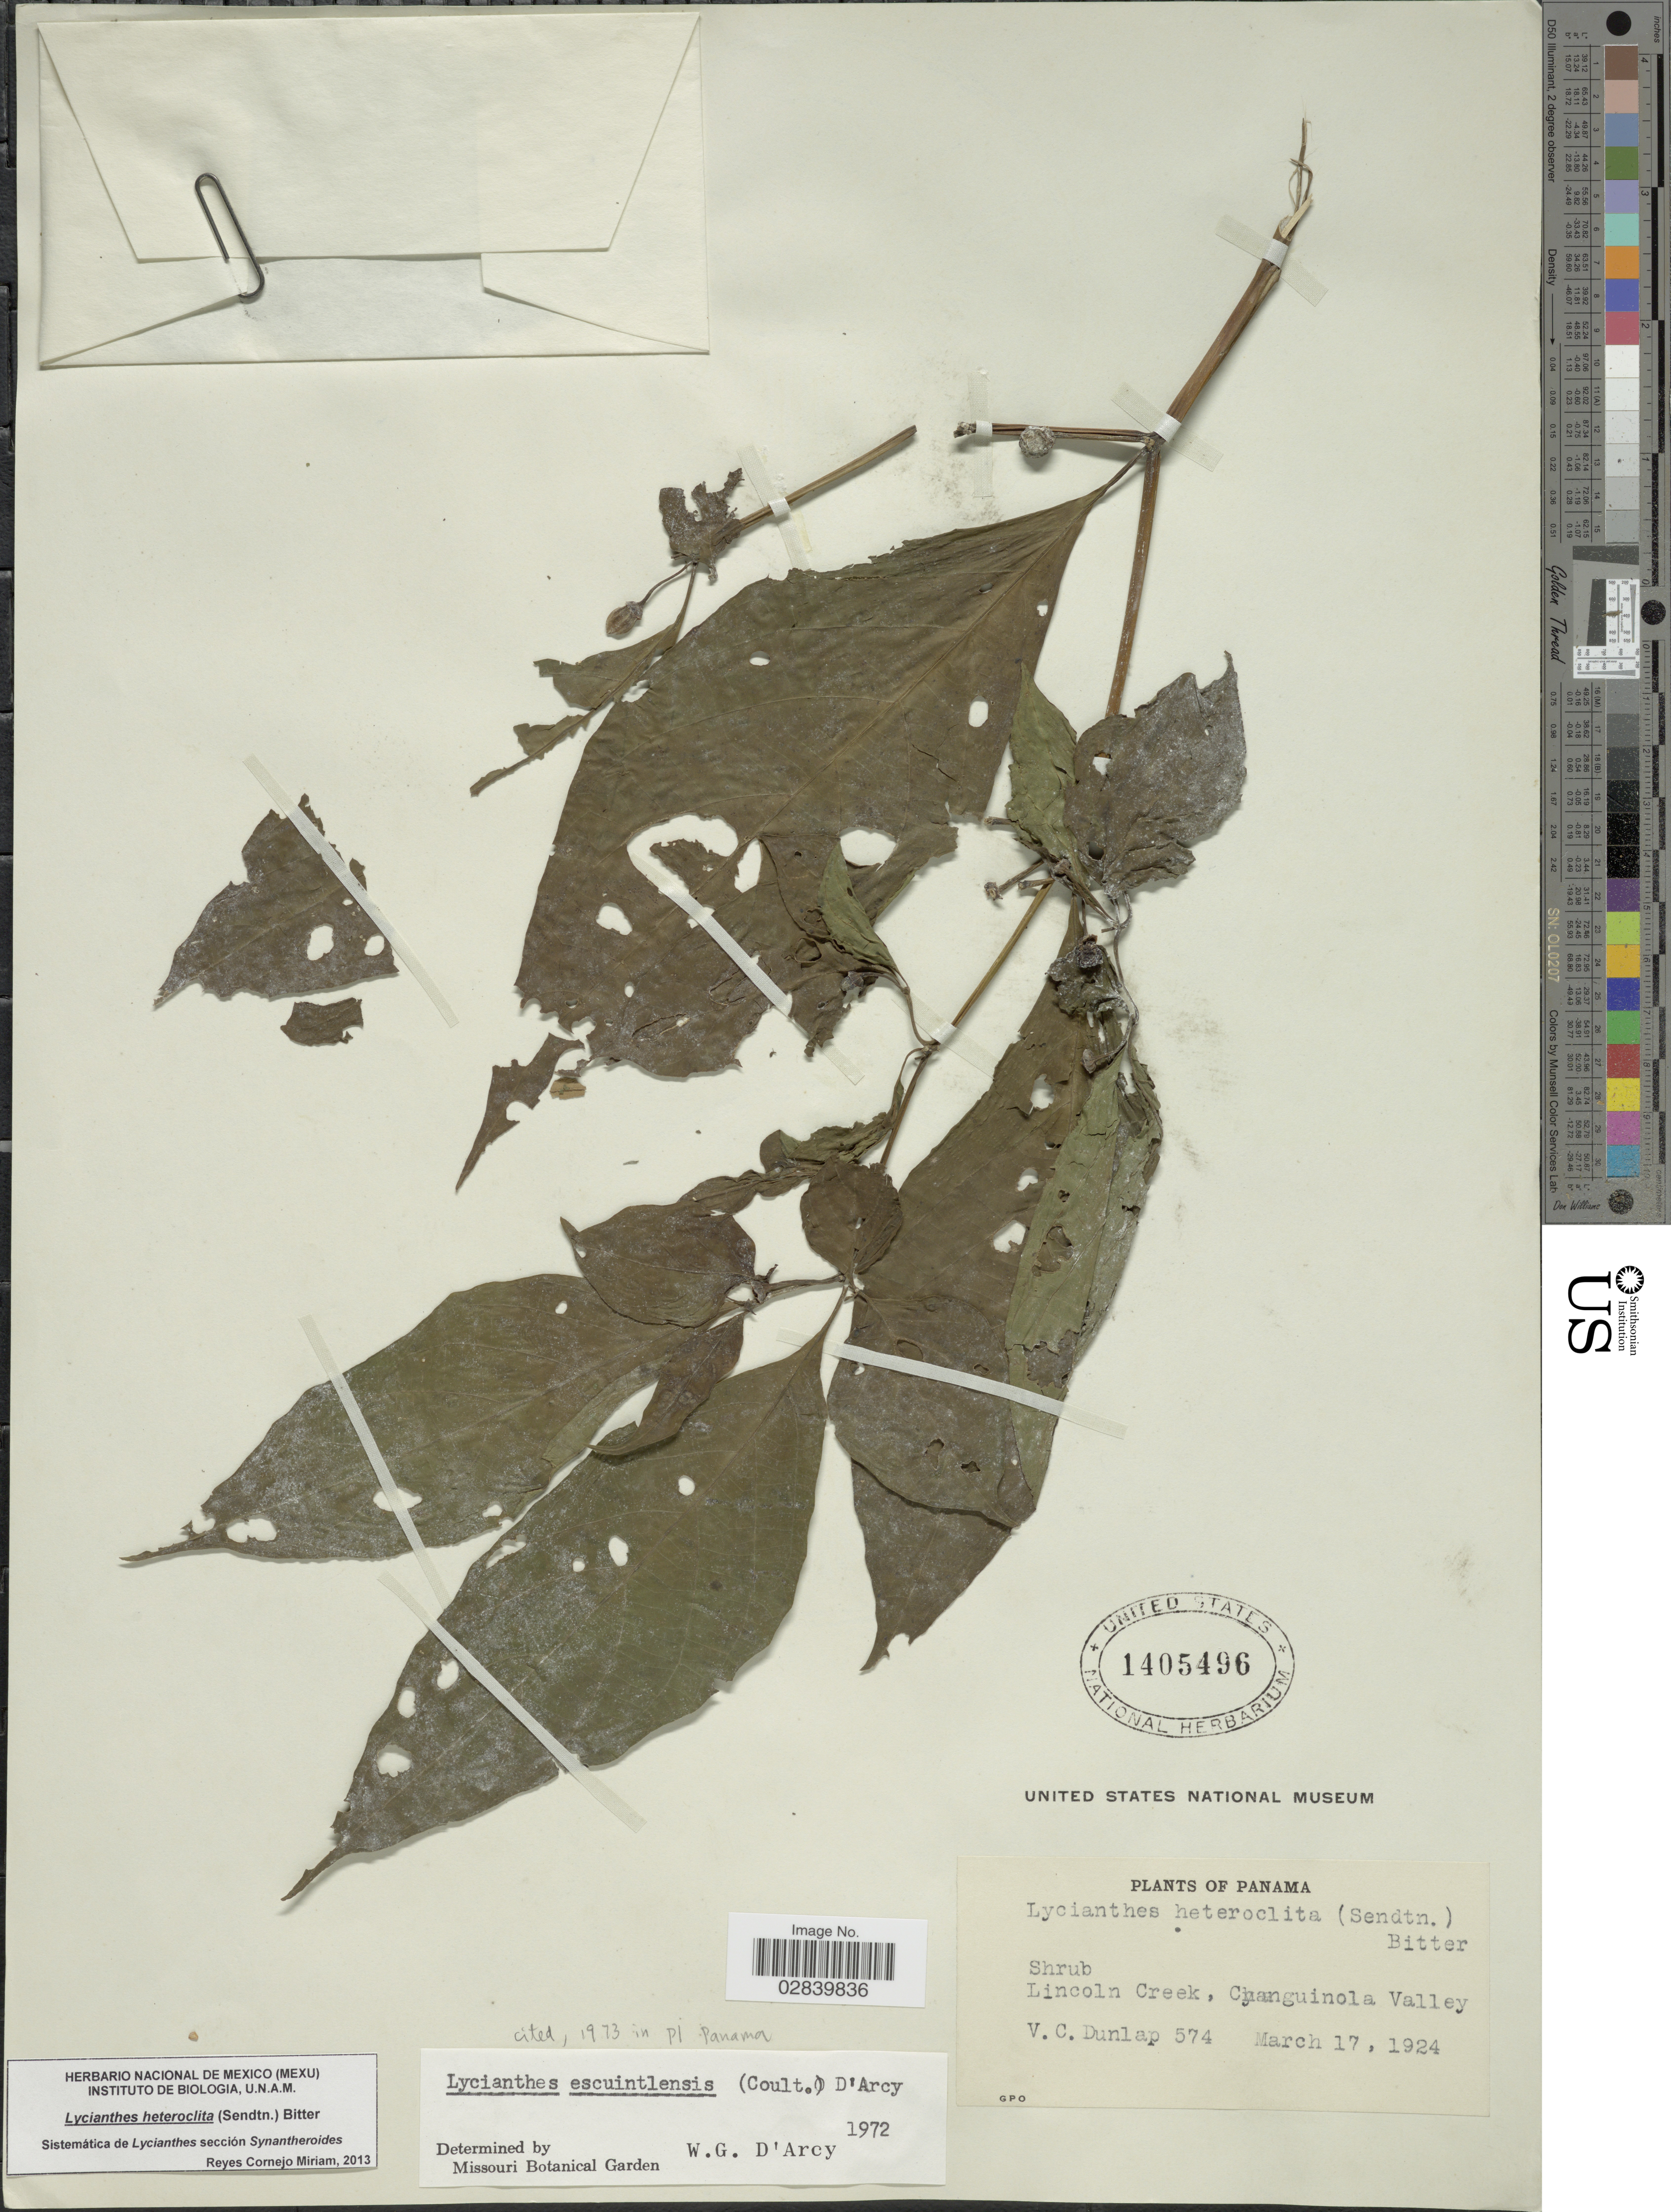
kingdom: Plantae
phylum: Tracheophyta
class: Magnoliopsida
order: Solanales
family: Solanaceae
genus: Lycianthes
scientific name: Lycianthes heteroclita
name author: (Sendtn.) Bitter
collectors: V. C. Dunlap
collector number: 574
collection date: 1924-03-17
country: Panama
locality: Lincoln Creek, Changuinola Valley.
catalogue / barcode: US 1405496